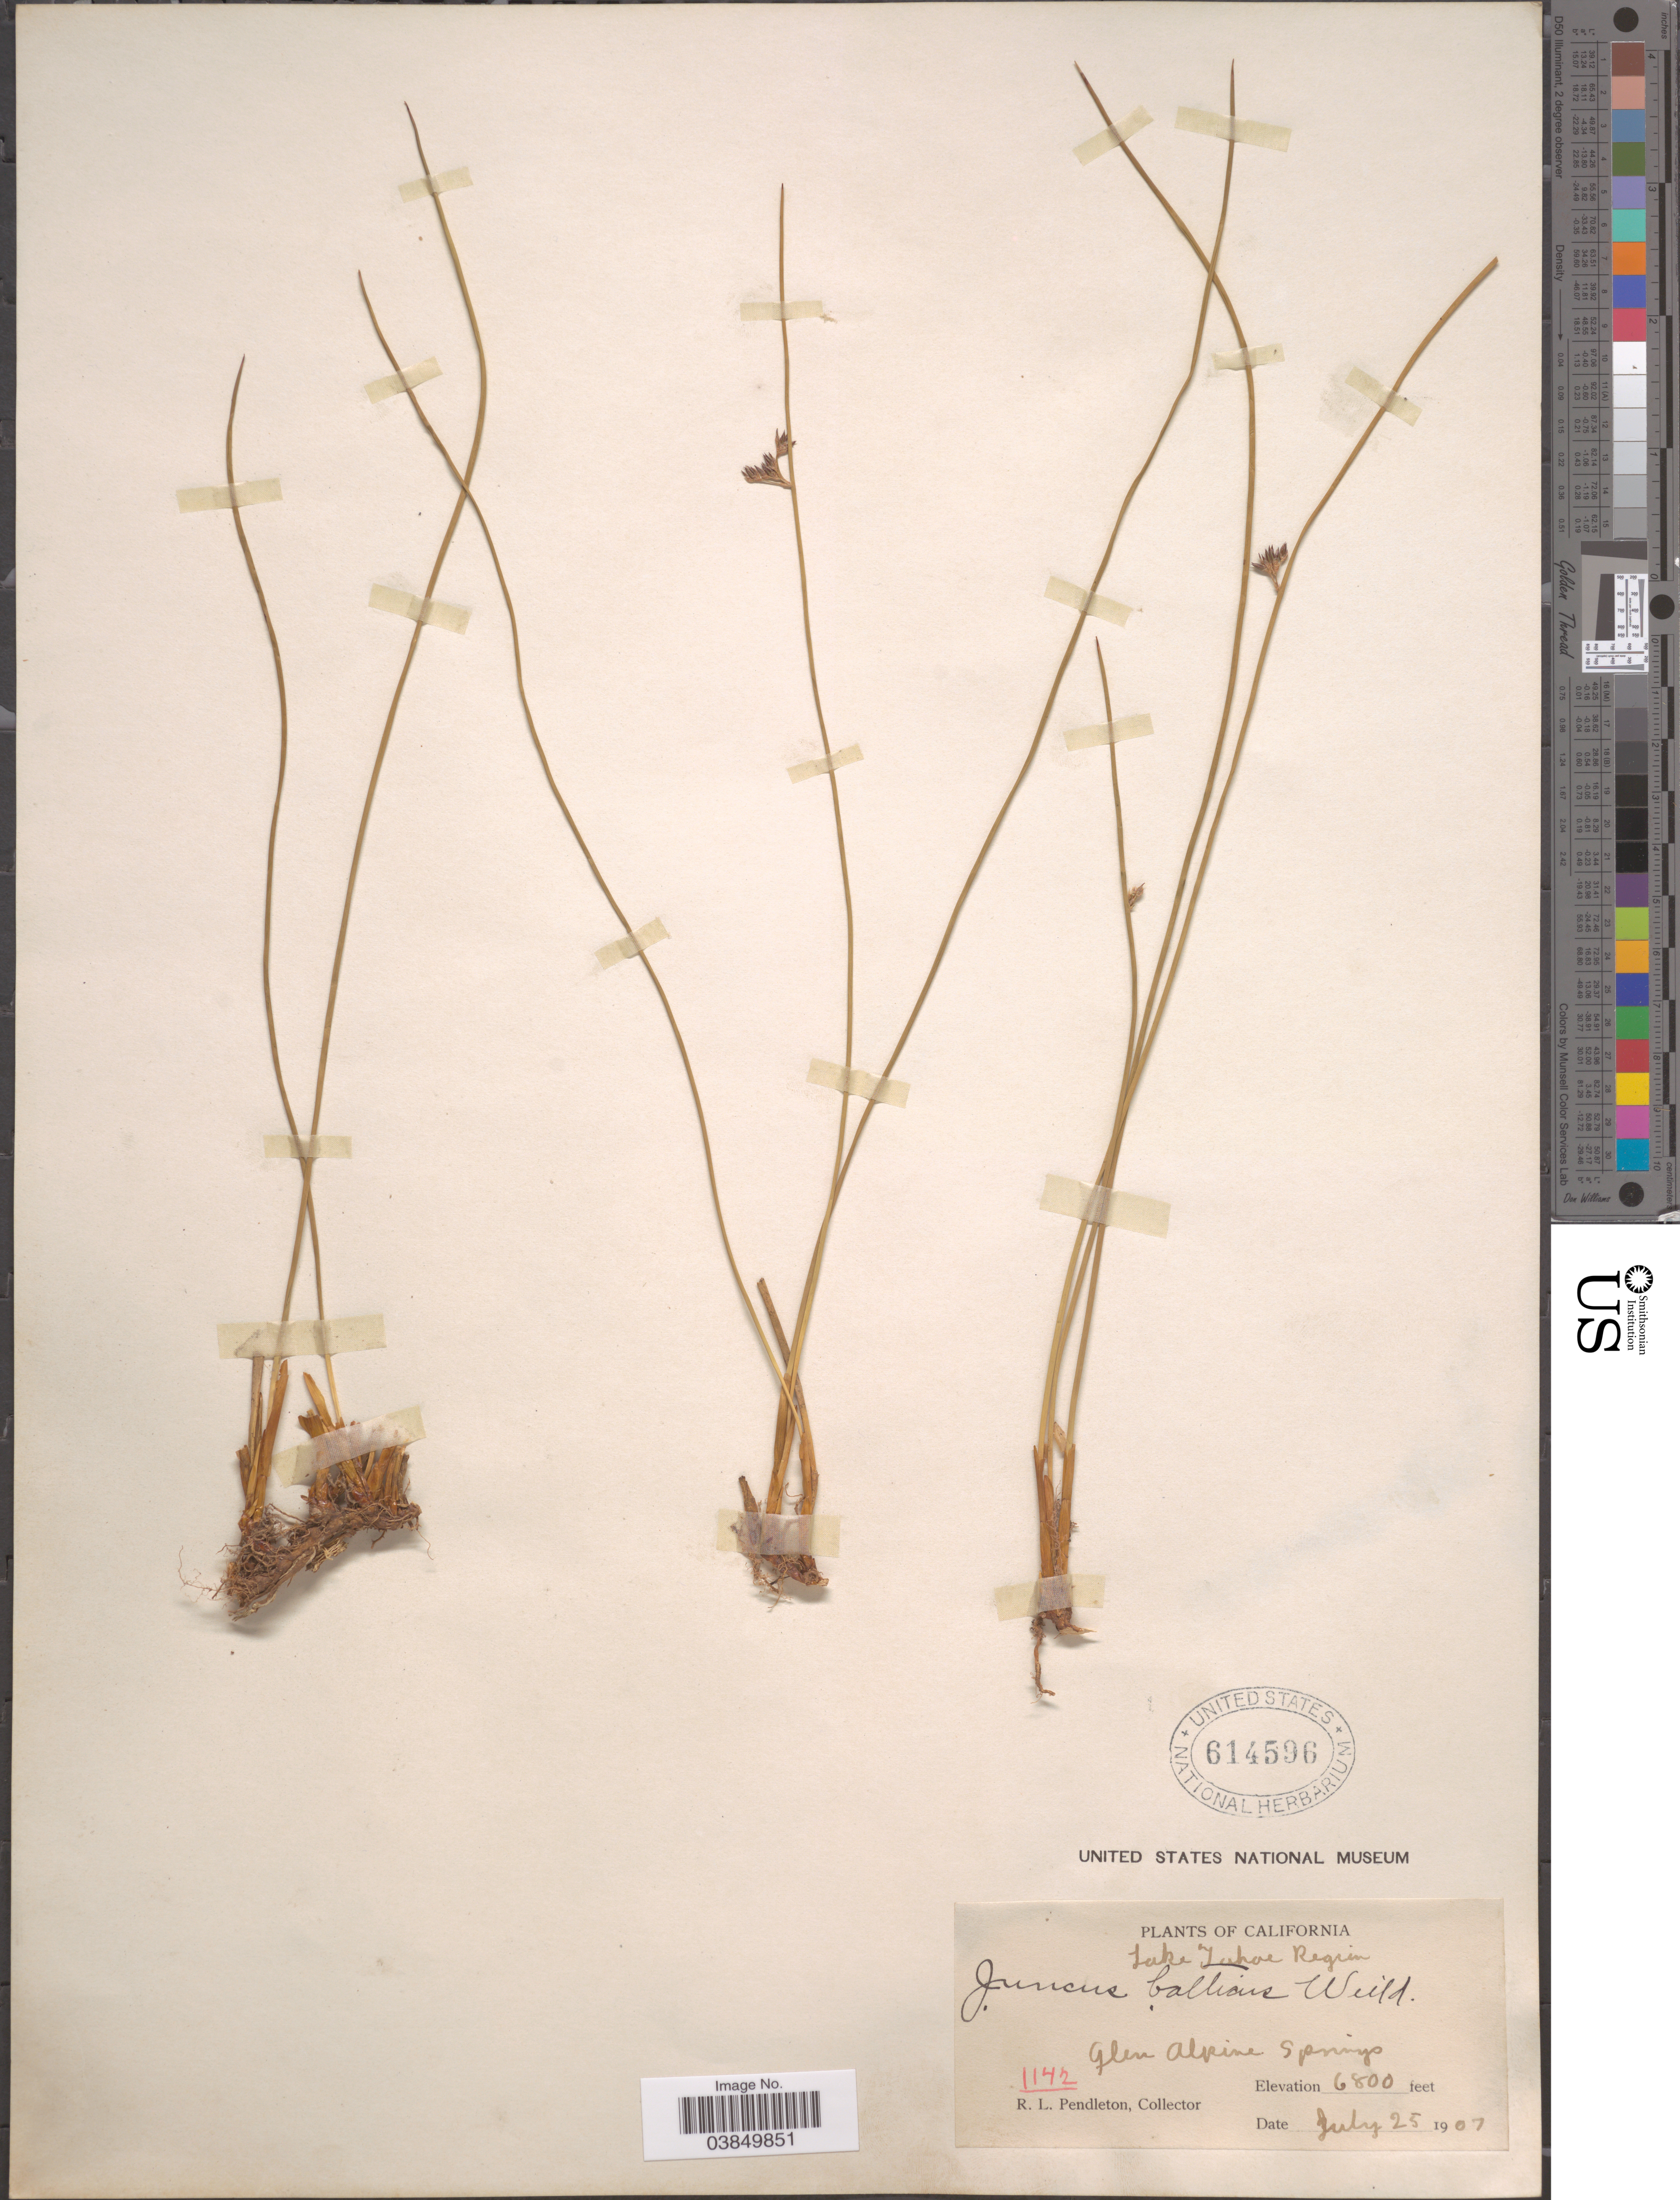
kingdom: Plantae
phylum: Tracheophyta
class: Liliopsida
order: Poales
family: Juncaceae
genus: Juncus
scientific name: Juncus balticus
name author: Willd.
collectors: R. Pendleton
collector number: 1142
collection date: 1907-07-25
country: United States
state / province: California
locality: Lake Tahoe Region. Glen Alpine Springs.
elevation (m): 2073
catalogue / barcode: US 614596